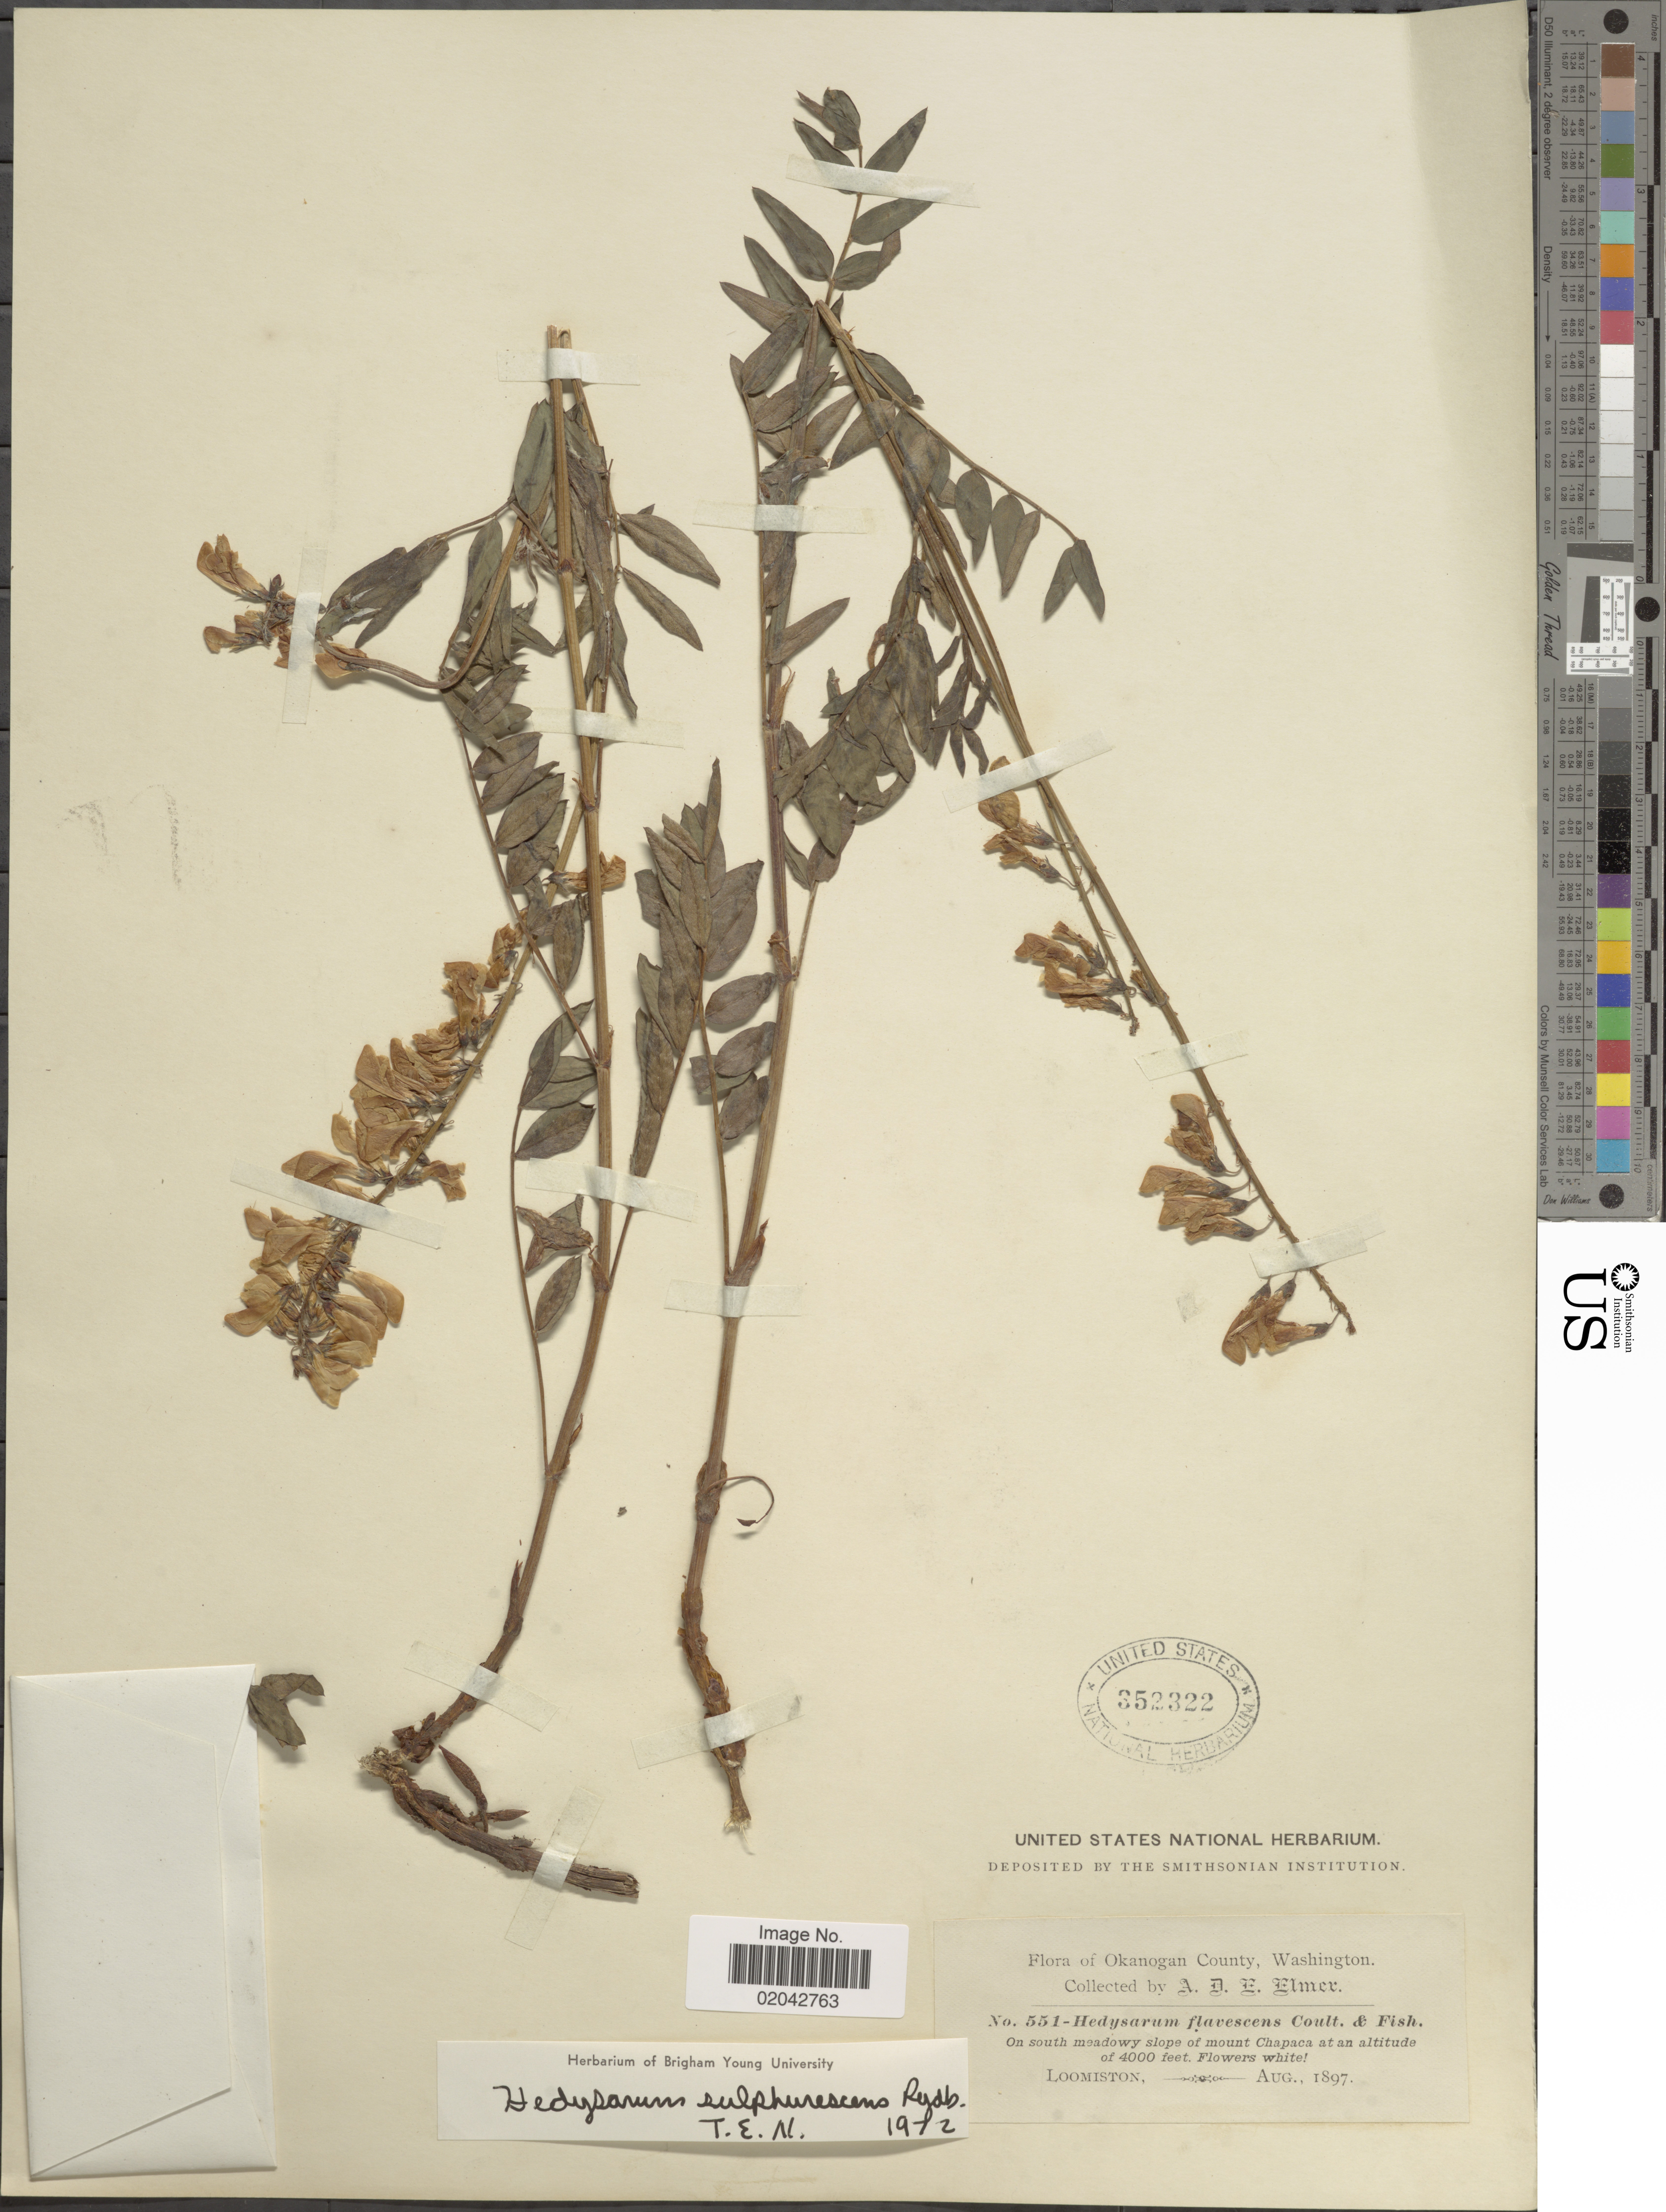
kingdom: Plantae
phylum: Tracheophyta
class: Magnoliopsida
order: Fabales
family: Fabaceae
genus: Hedysarum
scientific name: Hedysarum sulphurescens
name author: Rydb.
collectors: A. D. E. Elmer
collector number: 551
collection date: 1897-08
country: United States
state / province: Washington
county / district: Okanogan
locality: Okanogan County, on south meadowy slope of mount Chapaca, Loomiston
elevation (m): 1219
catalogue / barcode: US 352322